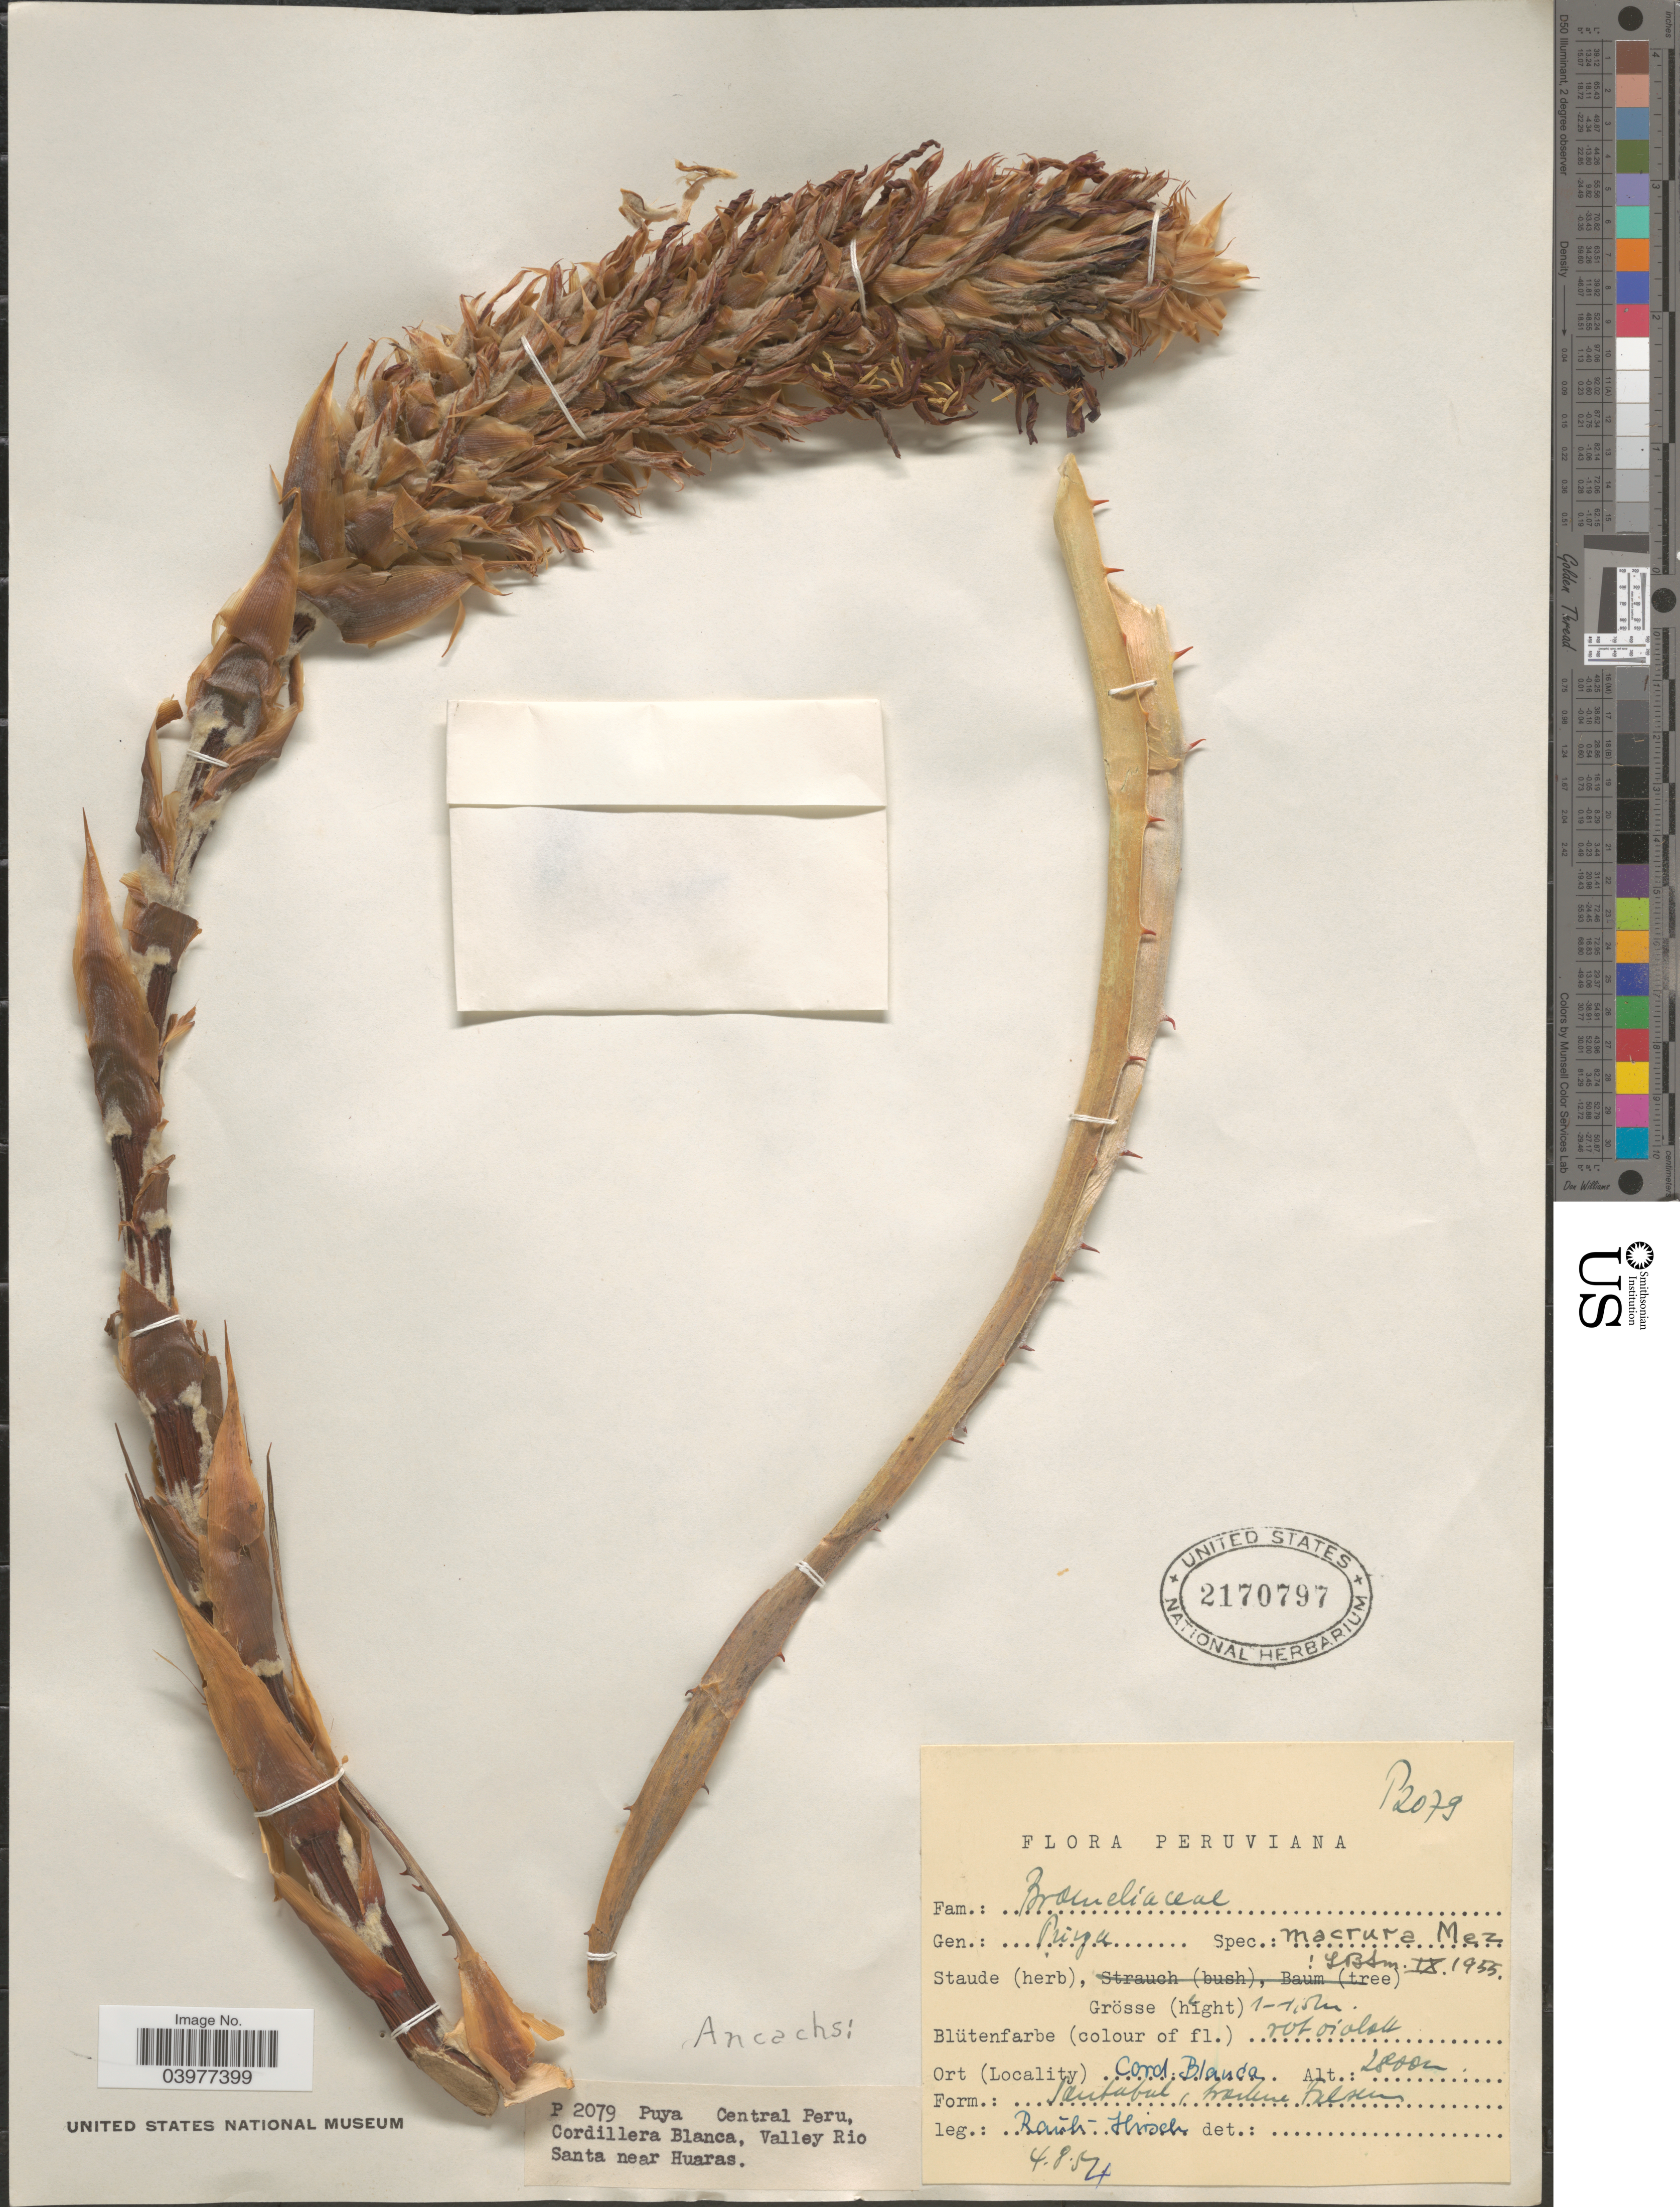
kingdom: Plantae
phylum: Tracheophyta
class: Liliopsida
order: Poales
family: Bromeliaceae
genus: Puya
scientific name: Puya macrura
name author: Mez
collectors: W. Rauh & G. Hirsch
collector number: P2079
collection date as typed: Transcribed d/m/y: 4/8/54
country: Peru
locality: Central Peru, Cordillera Blanca, Valley Rio Santa near Huaras.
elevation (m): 2800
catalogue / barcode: US 2170797